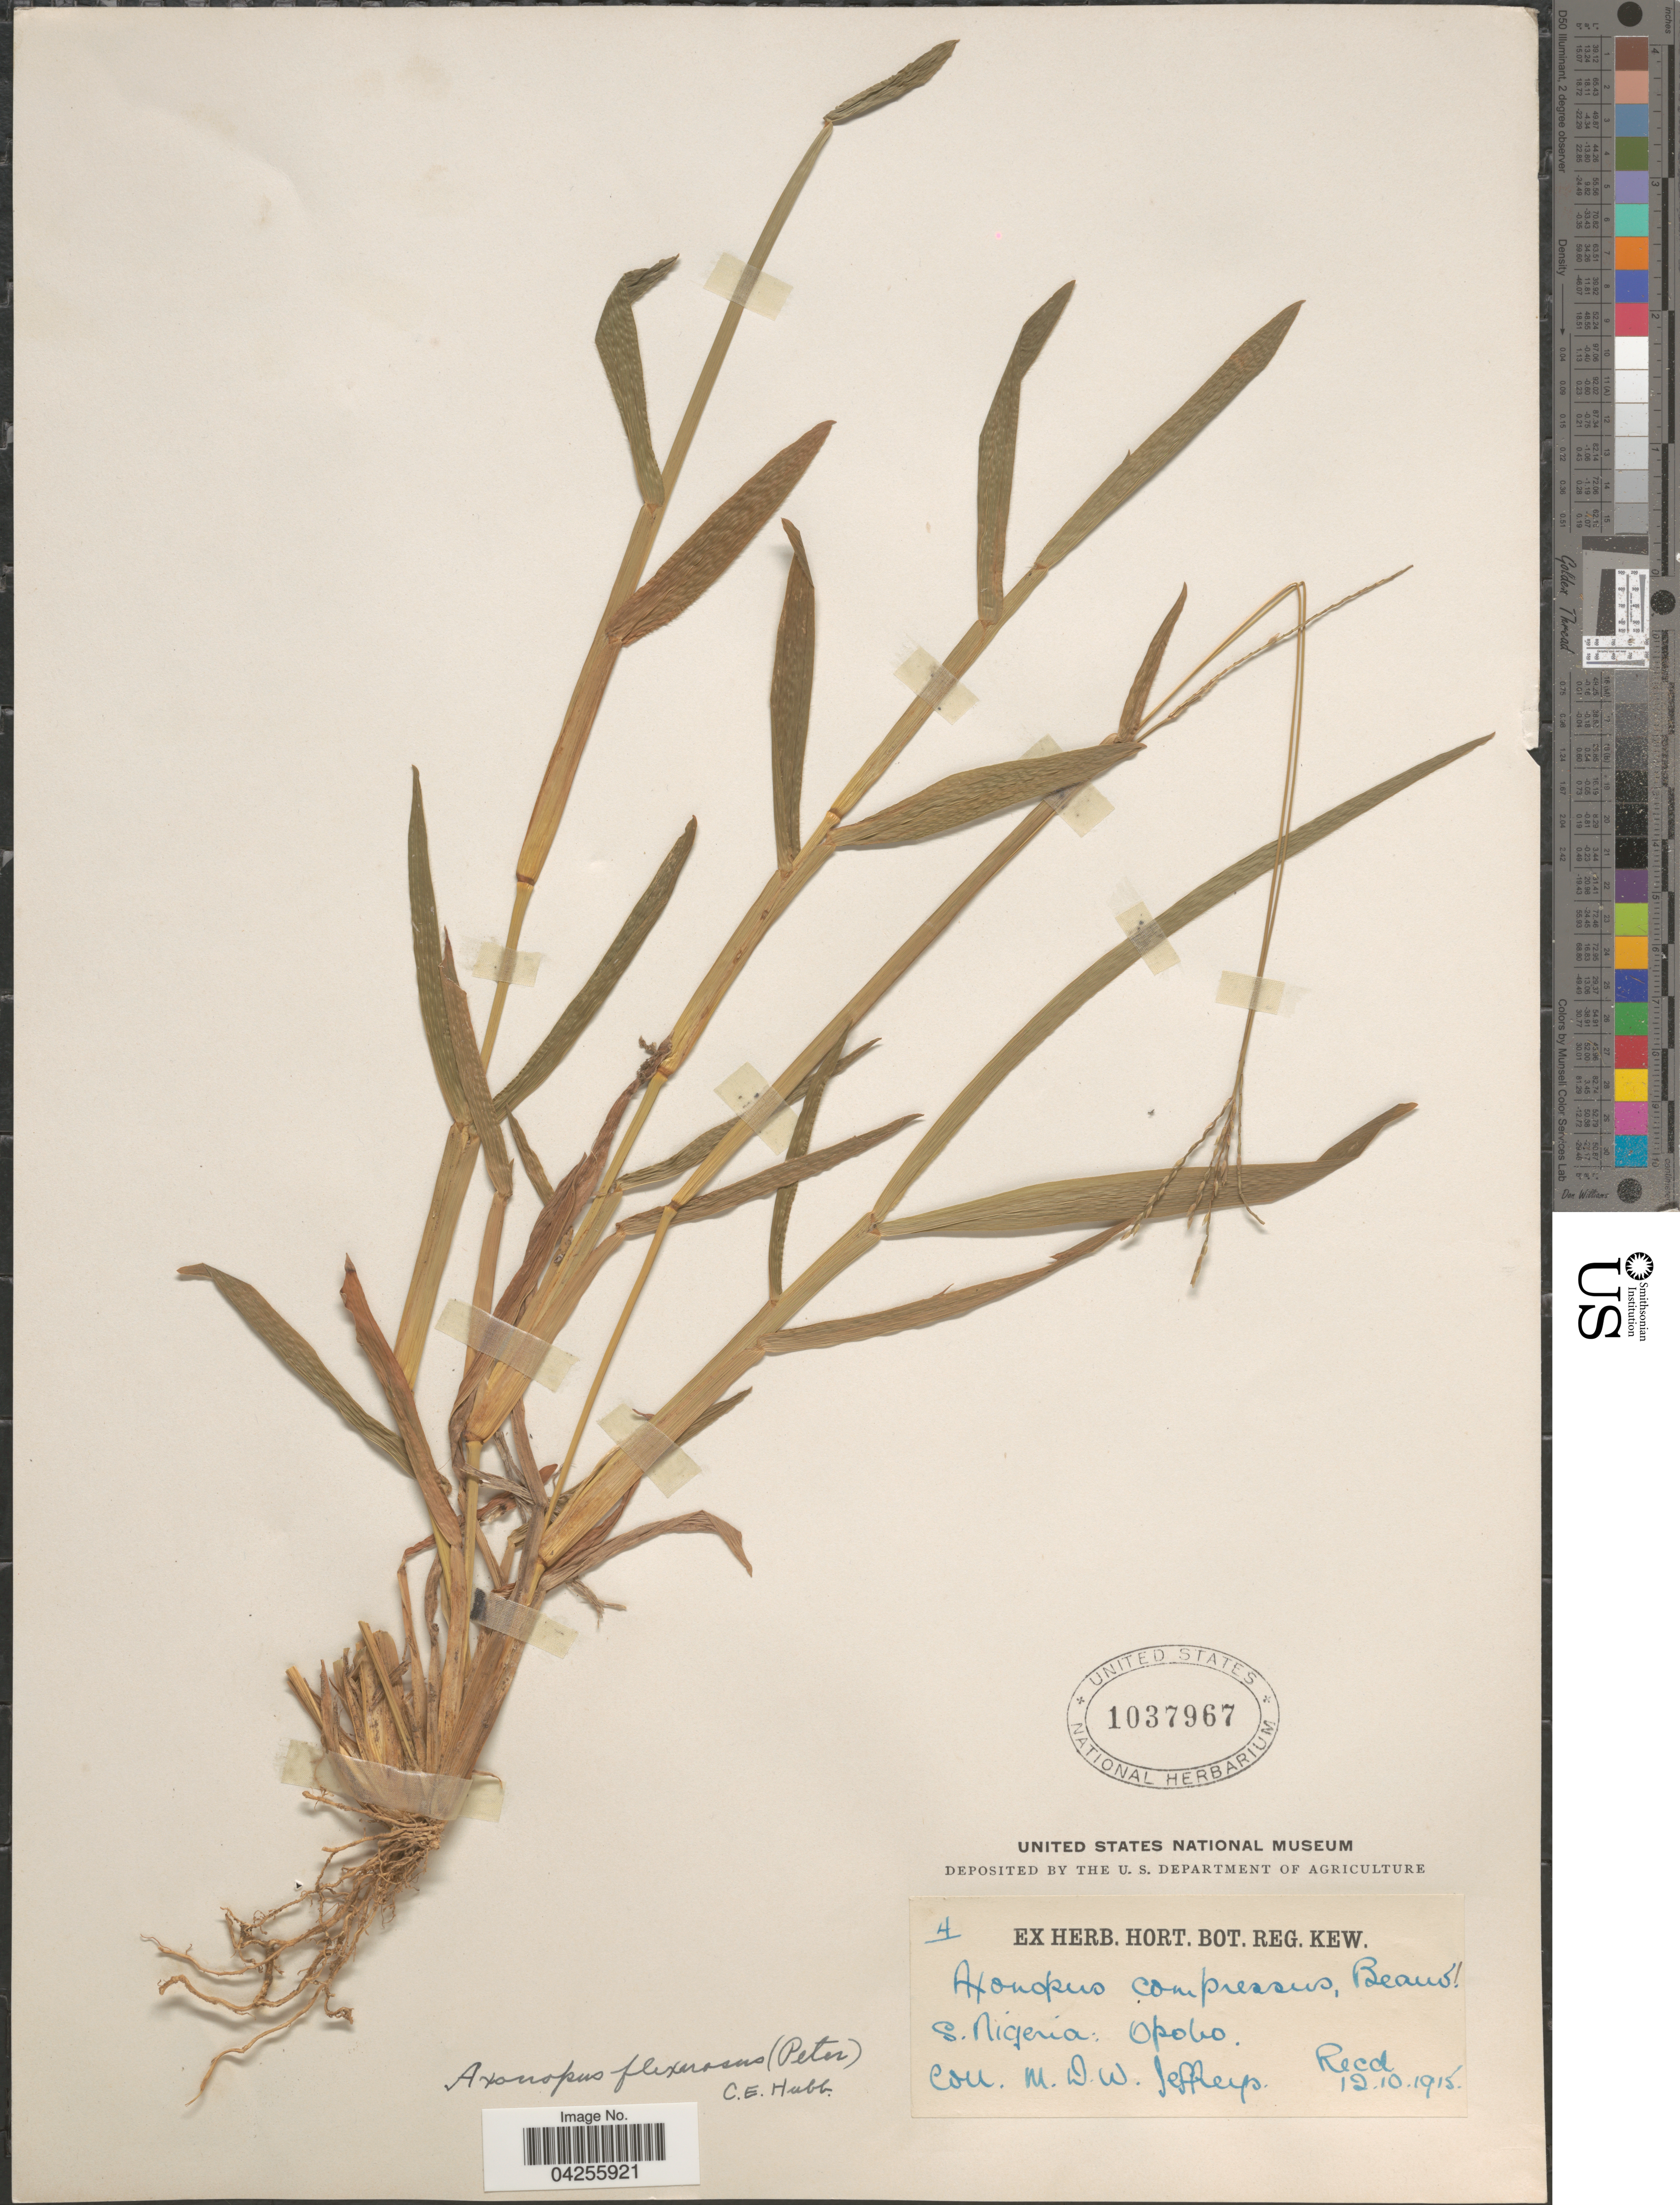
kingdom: Plantae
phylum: Tracheophyta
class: Liliopsida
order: Poales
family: Poaceae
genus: Axonopus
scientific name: Axonopus flexuosus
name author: (Peter) C. E. Hubb.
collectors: M. Jeffreys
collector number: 4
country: Nigeria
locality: Opobo.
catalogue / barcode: US 1037967